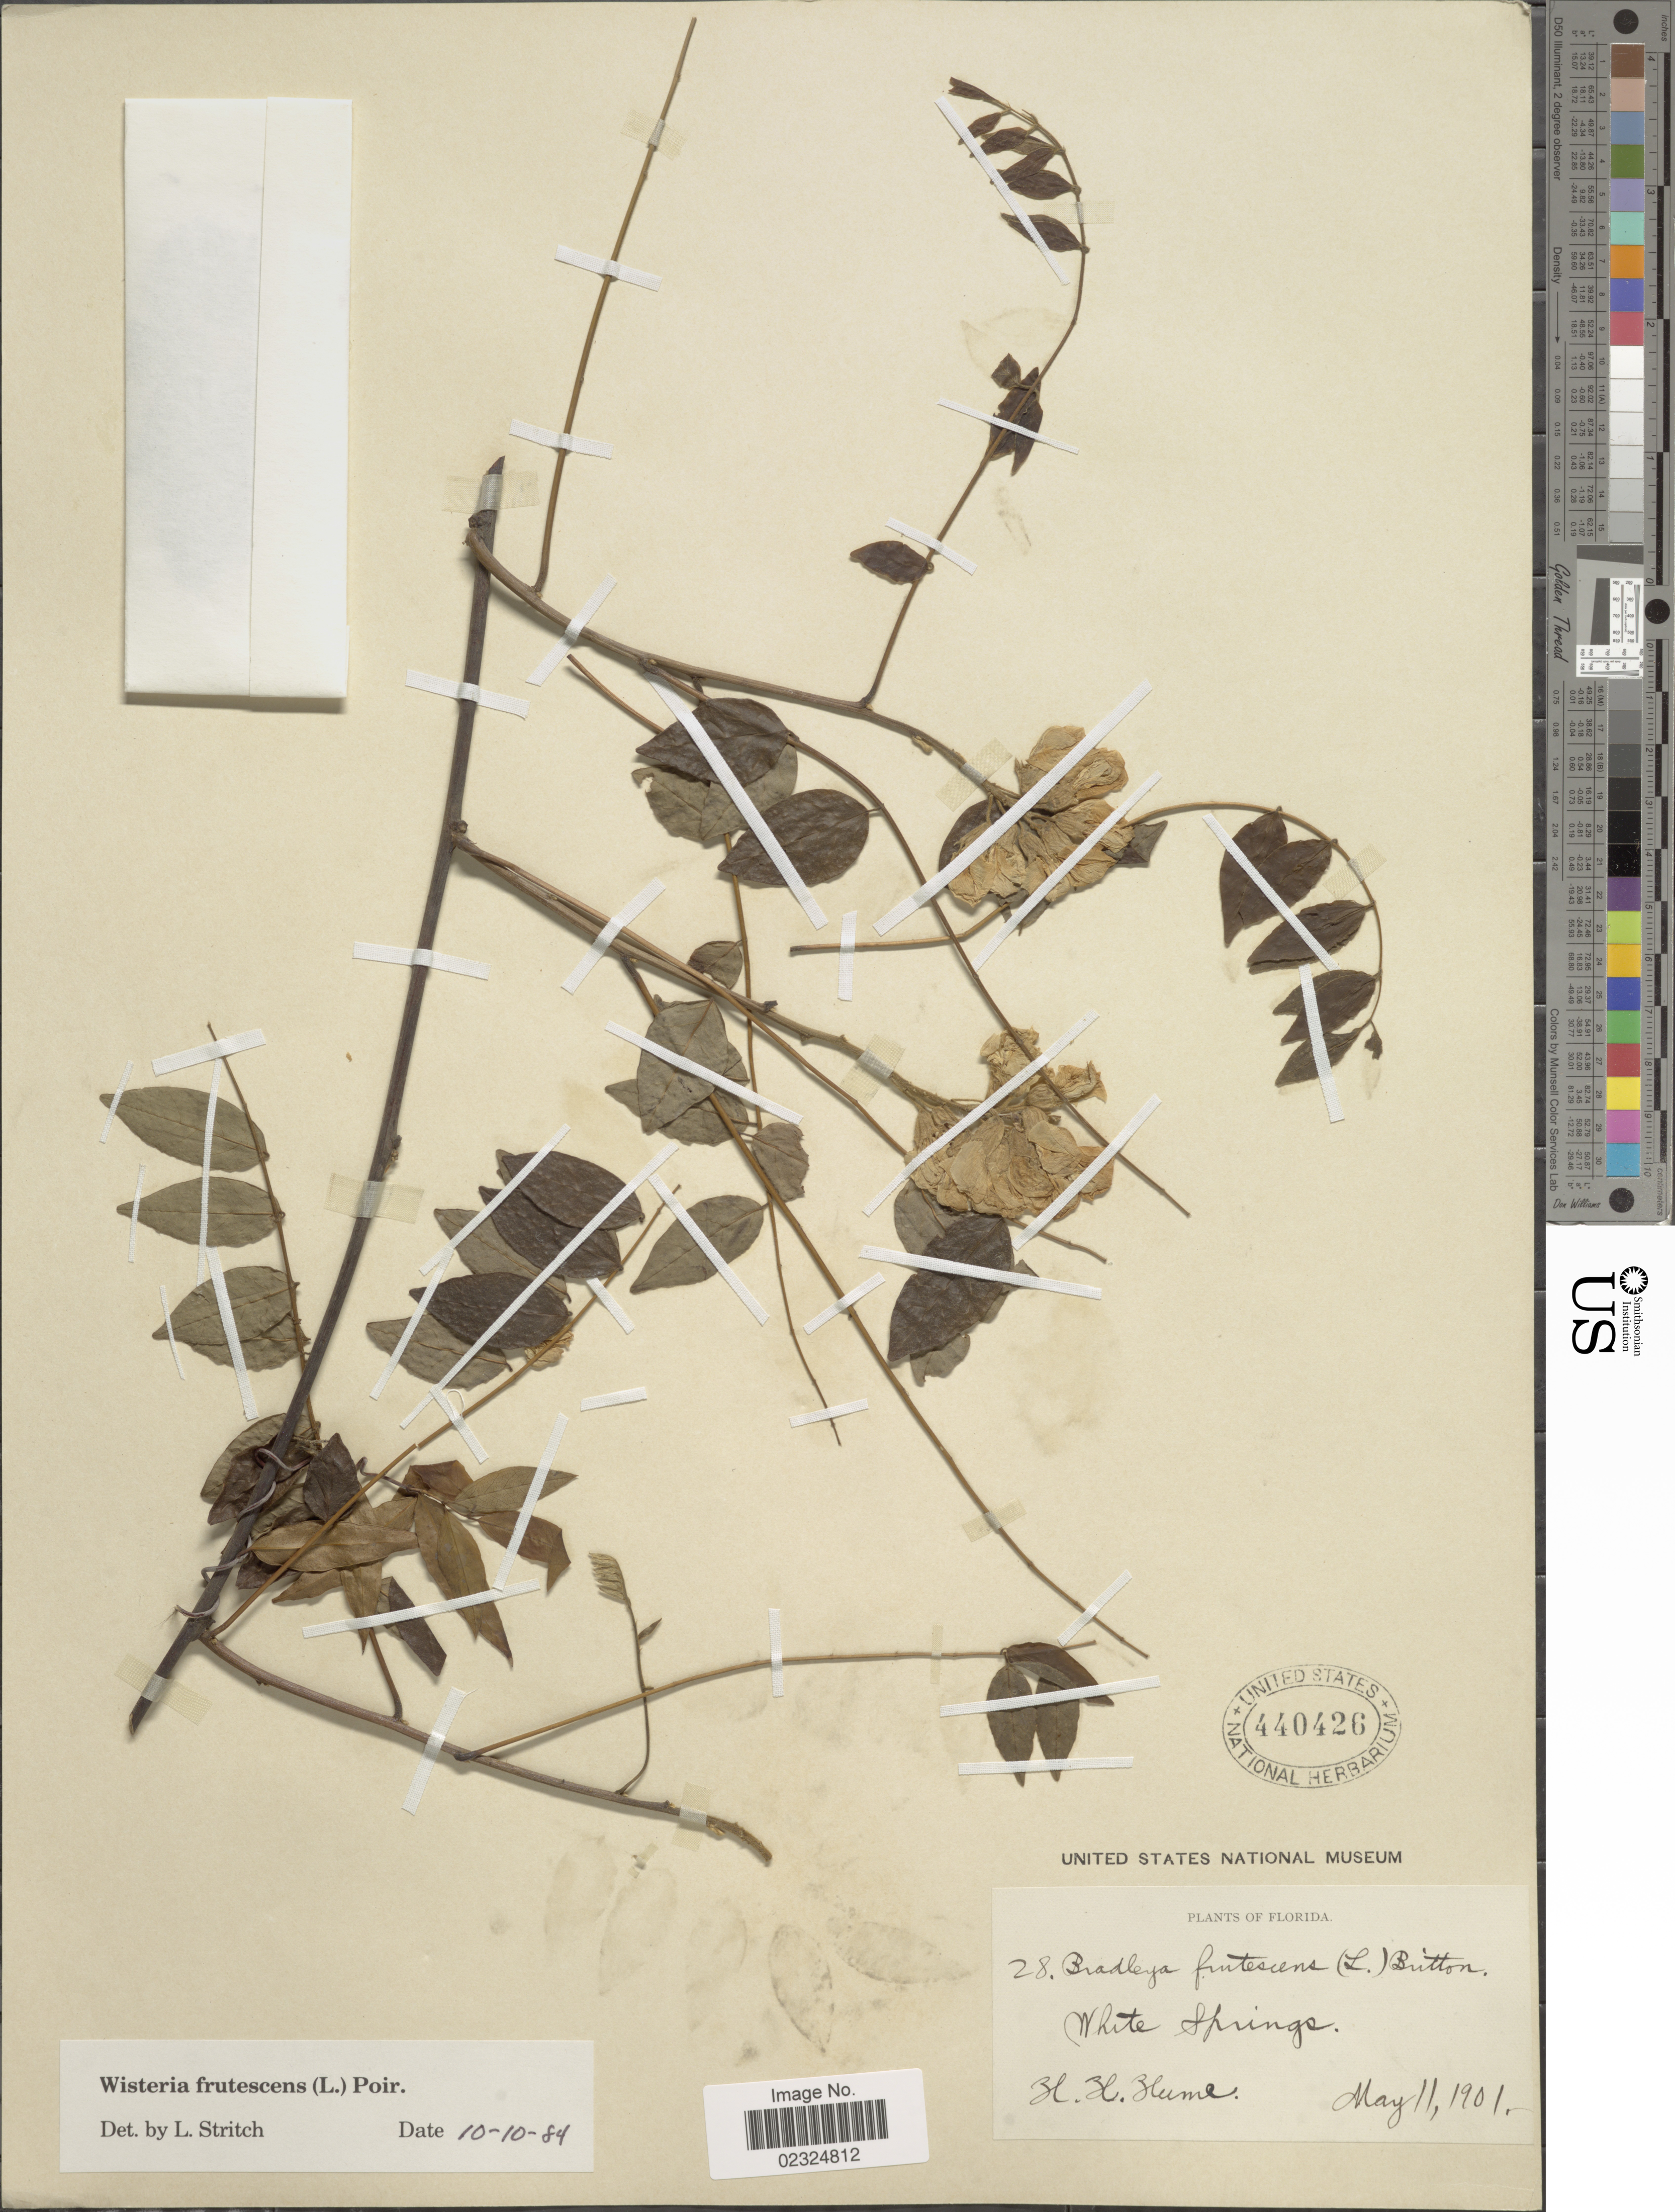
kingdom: Plantae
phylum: Tracheophyta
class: Magnoliopsida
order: Fabales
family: Fabaceae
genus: Wisteria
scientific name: Wisteria frutescens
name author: (L.) Poir.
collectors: H. Hume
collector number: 28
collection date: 1901-05-11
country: United States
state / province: Florida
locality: White Springs.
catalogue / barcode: US 440426